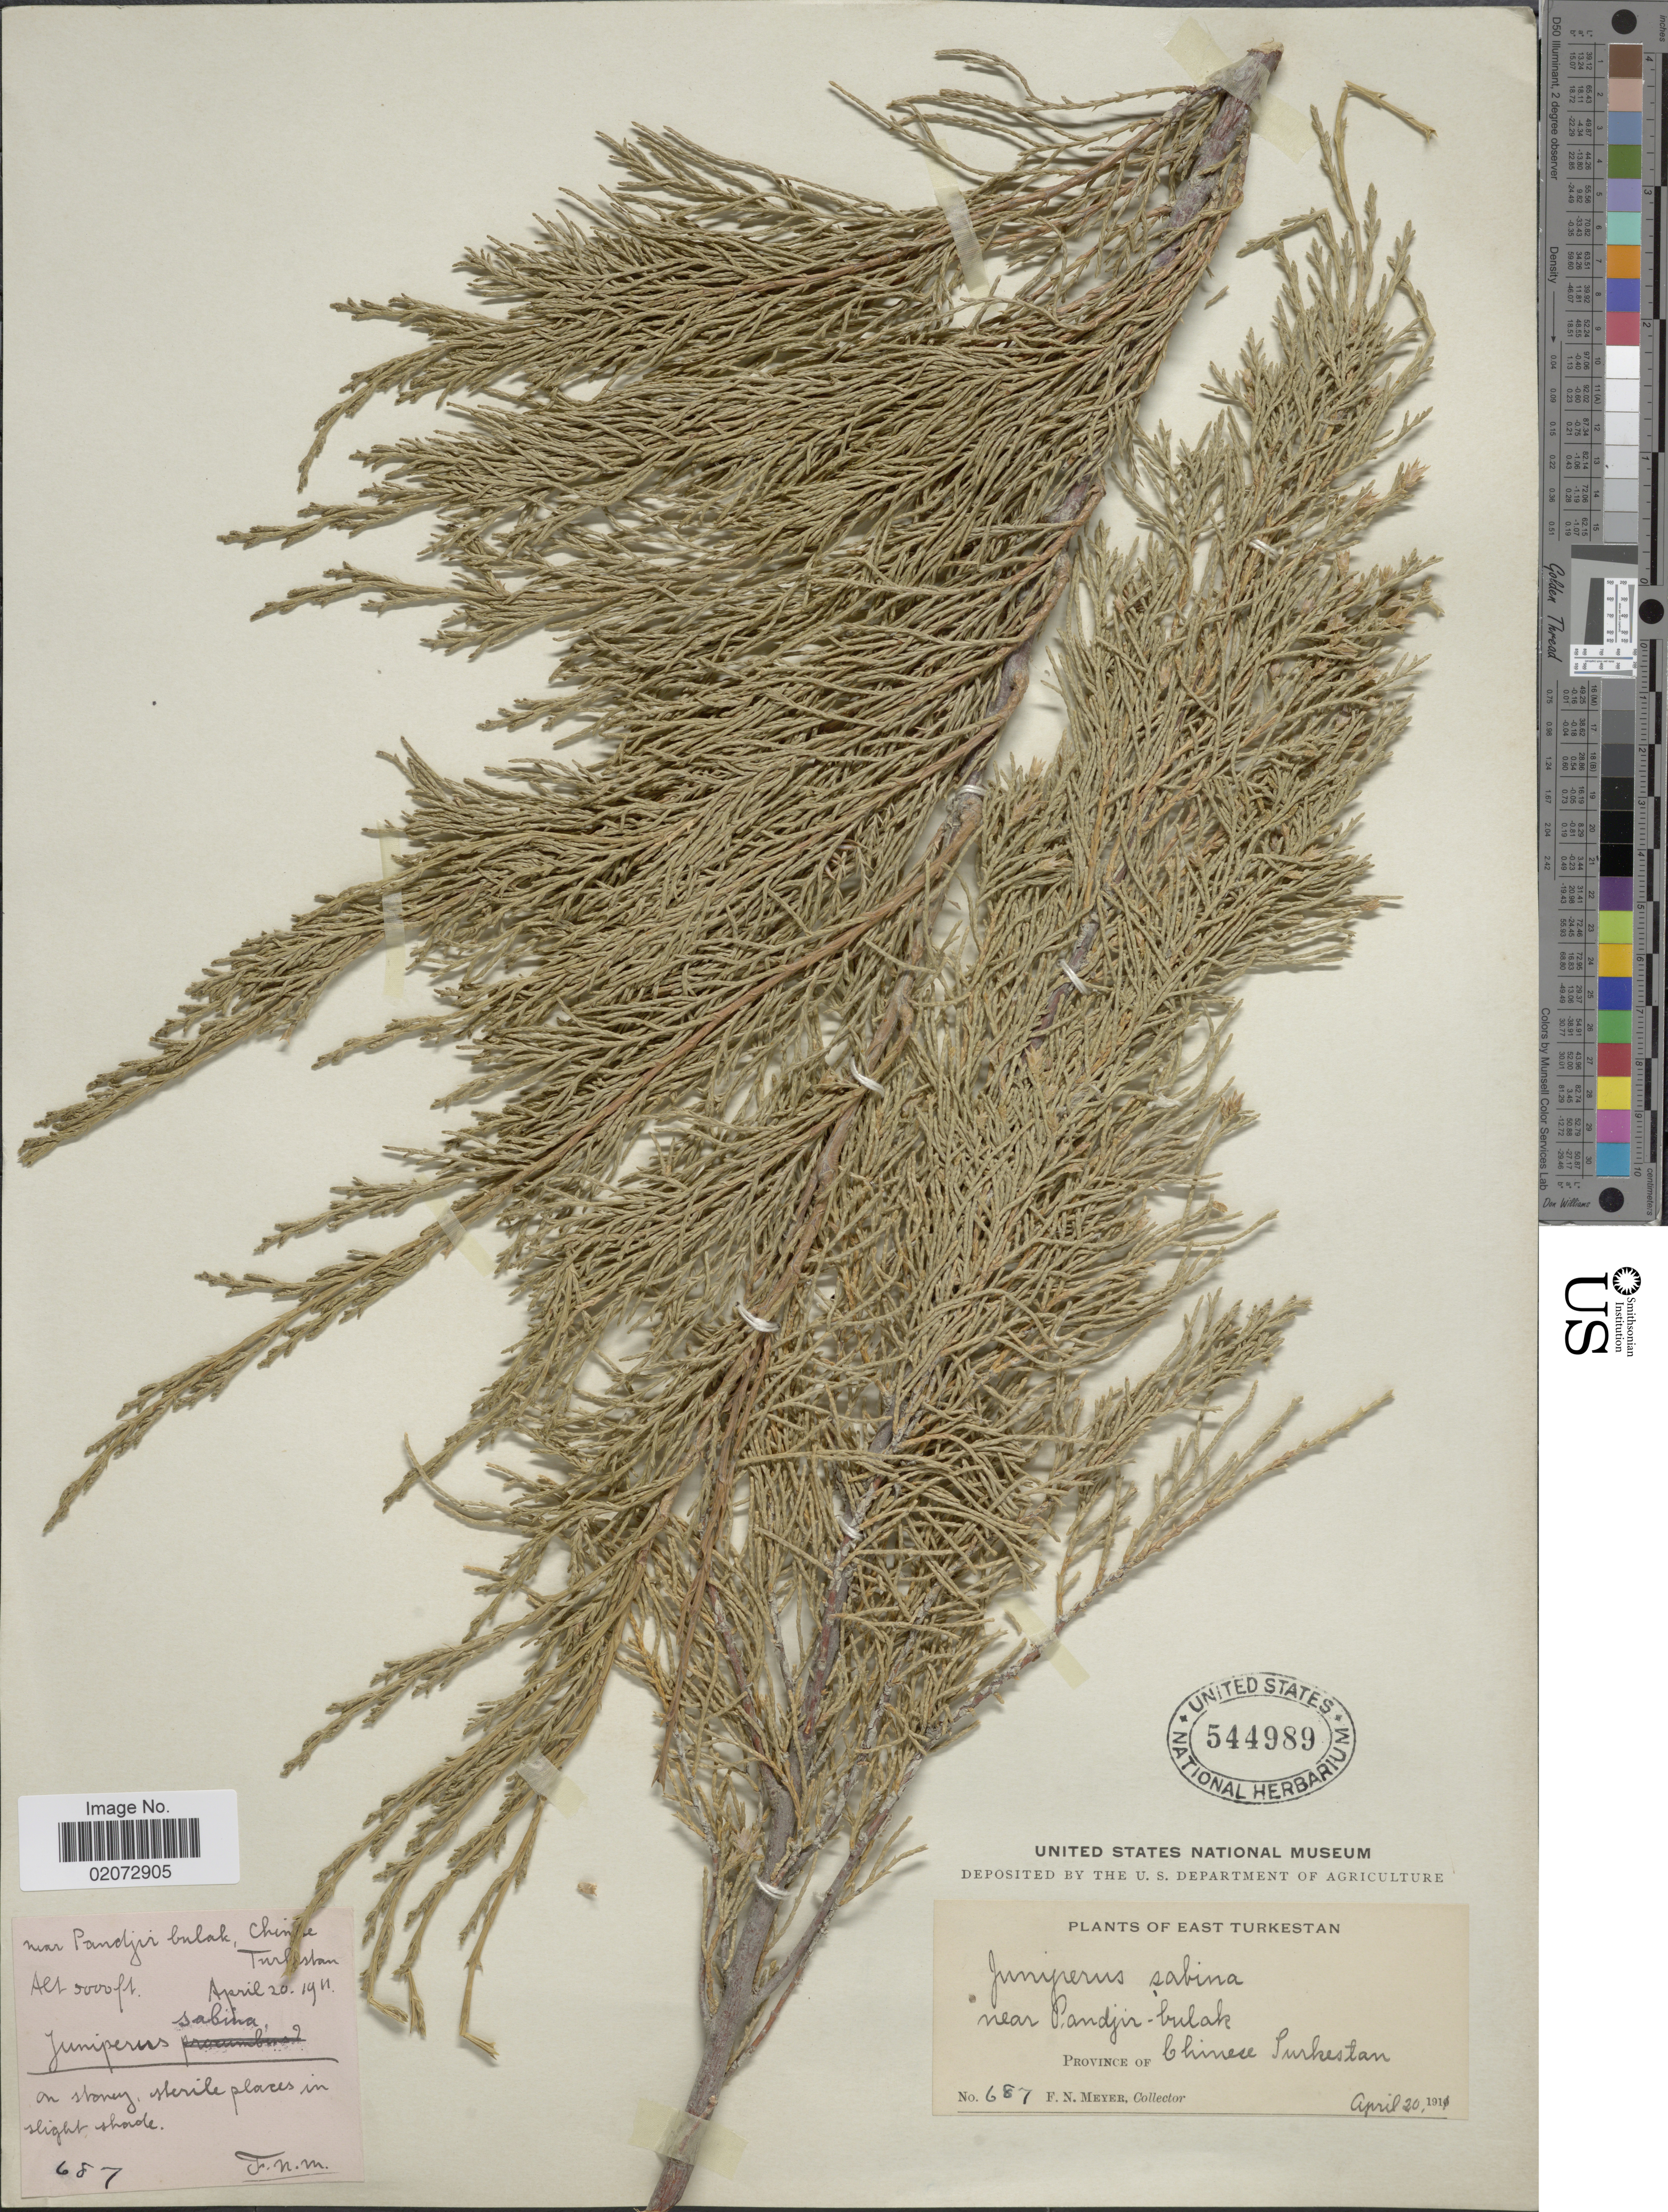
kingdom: Plantae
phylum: Tracheophyta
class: Pinopsida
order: Pinales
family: Cupressaceae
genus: Juniperus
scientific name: Juniperus sabina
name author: L.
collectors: F. N. Meyer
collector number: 687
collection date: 1911-04-20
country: China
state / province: Xinjiang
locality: East Turkestan. near Pandjir-bulak, Province of Chinese Turkestan.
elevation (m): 1524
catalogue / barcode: US 544989